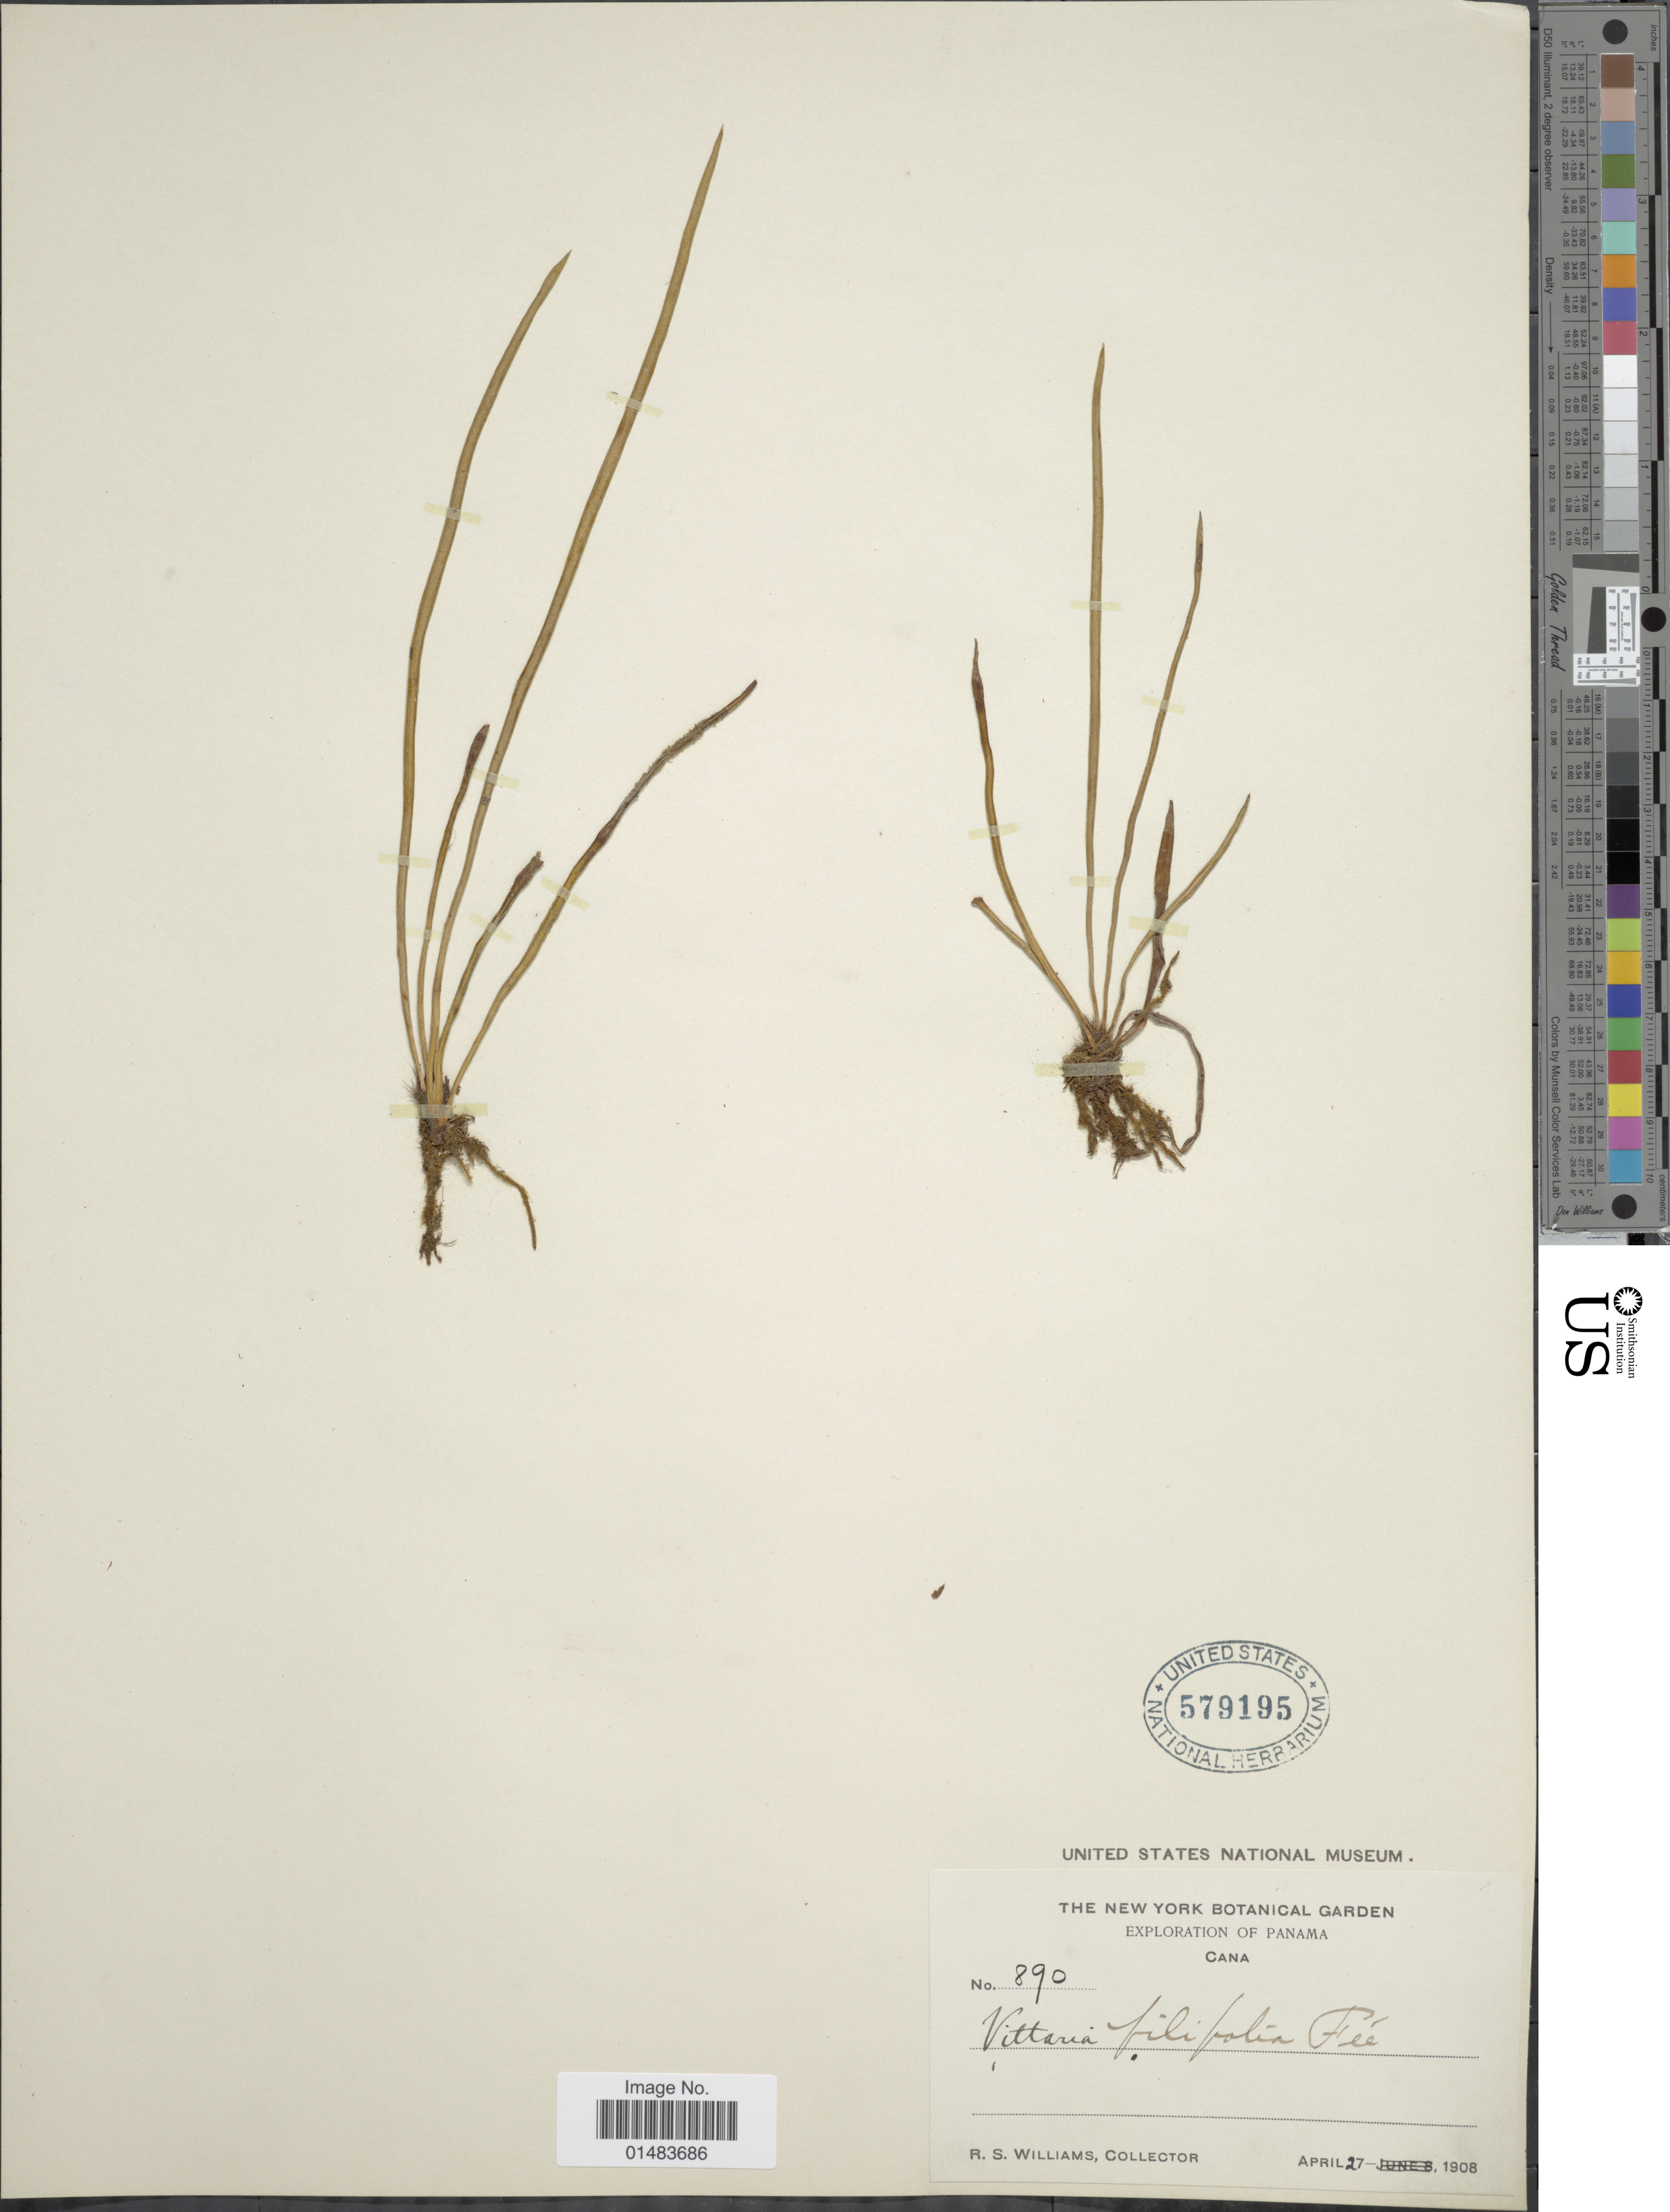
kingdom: Plantae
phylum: Tracheophyta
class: Polypodiopsida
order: Polypodiales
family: Pteridaceae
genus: Vittaria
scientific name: Vittaria graminifolia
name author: Kaulf.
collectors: R. S. Williams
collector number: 890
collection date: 1908-04-27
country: Panama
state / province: Panamá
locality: Exploration of Panama, Cana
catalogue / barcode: US 579195